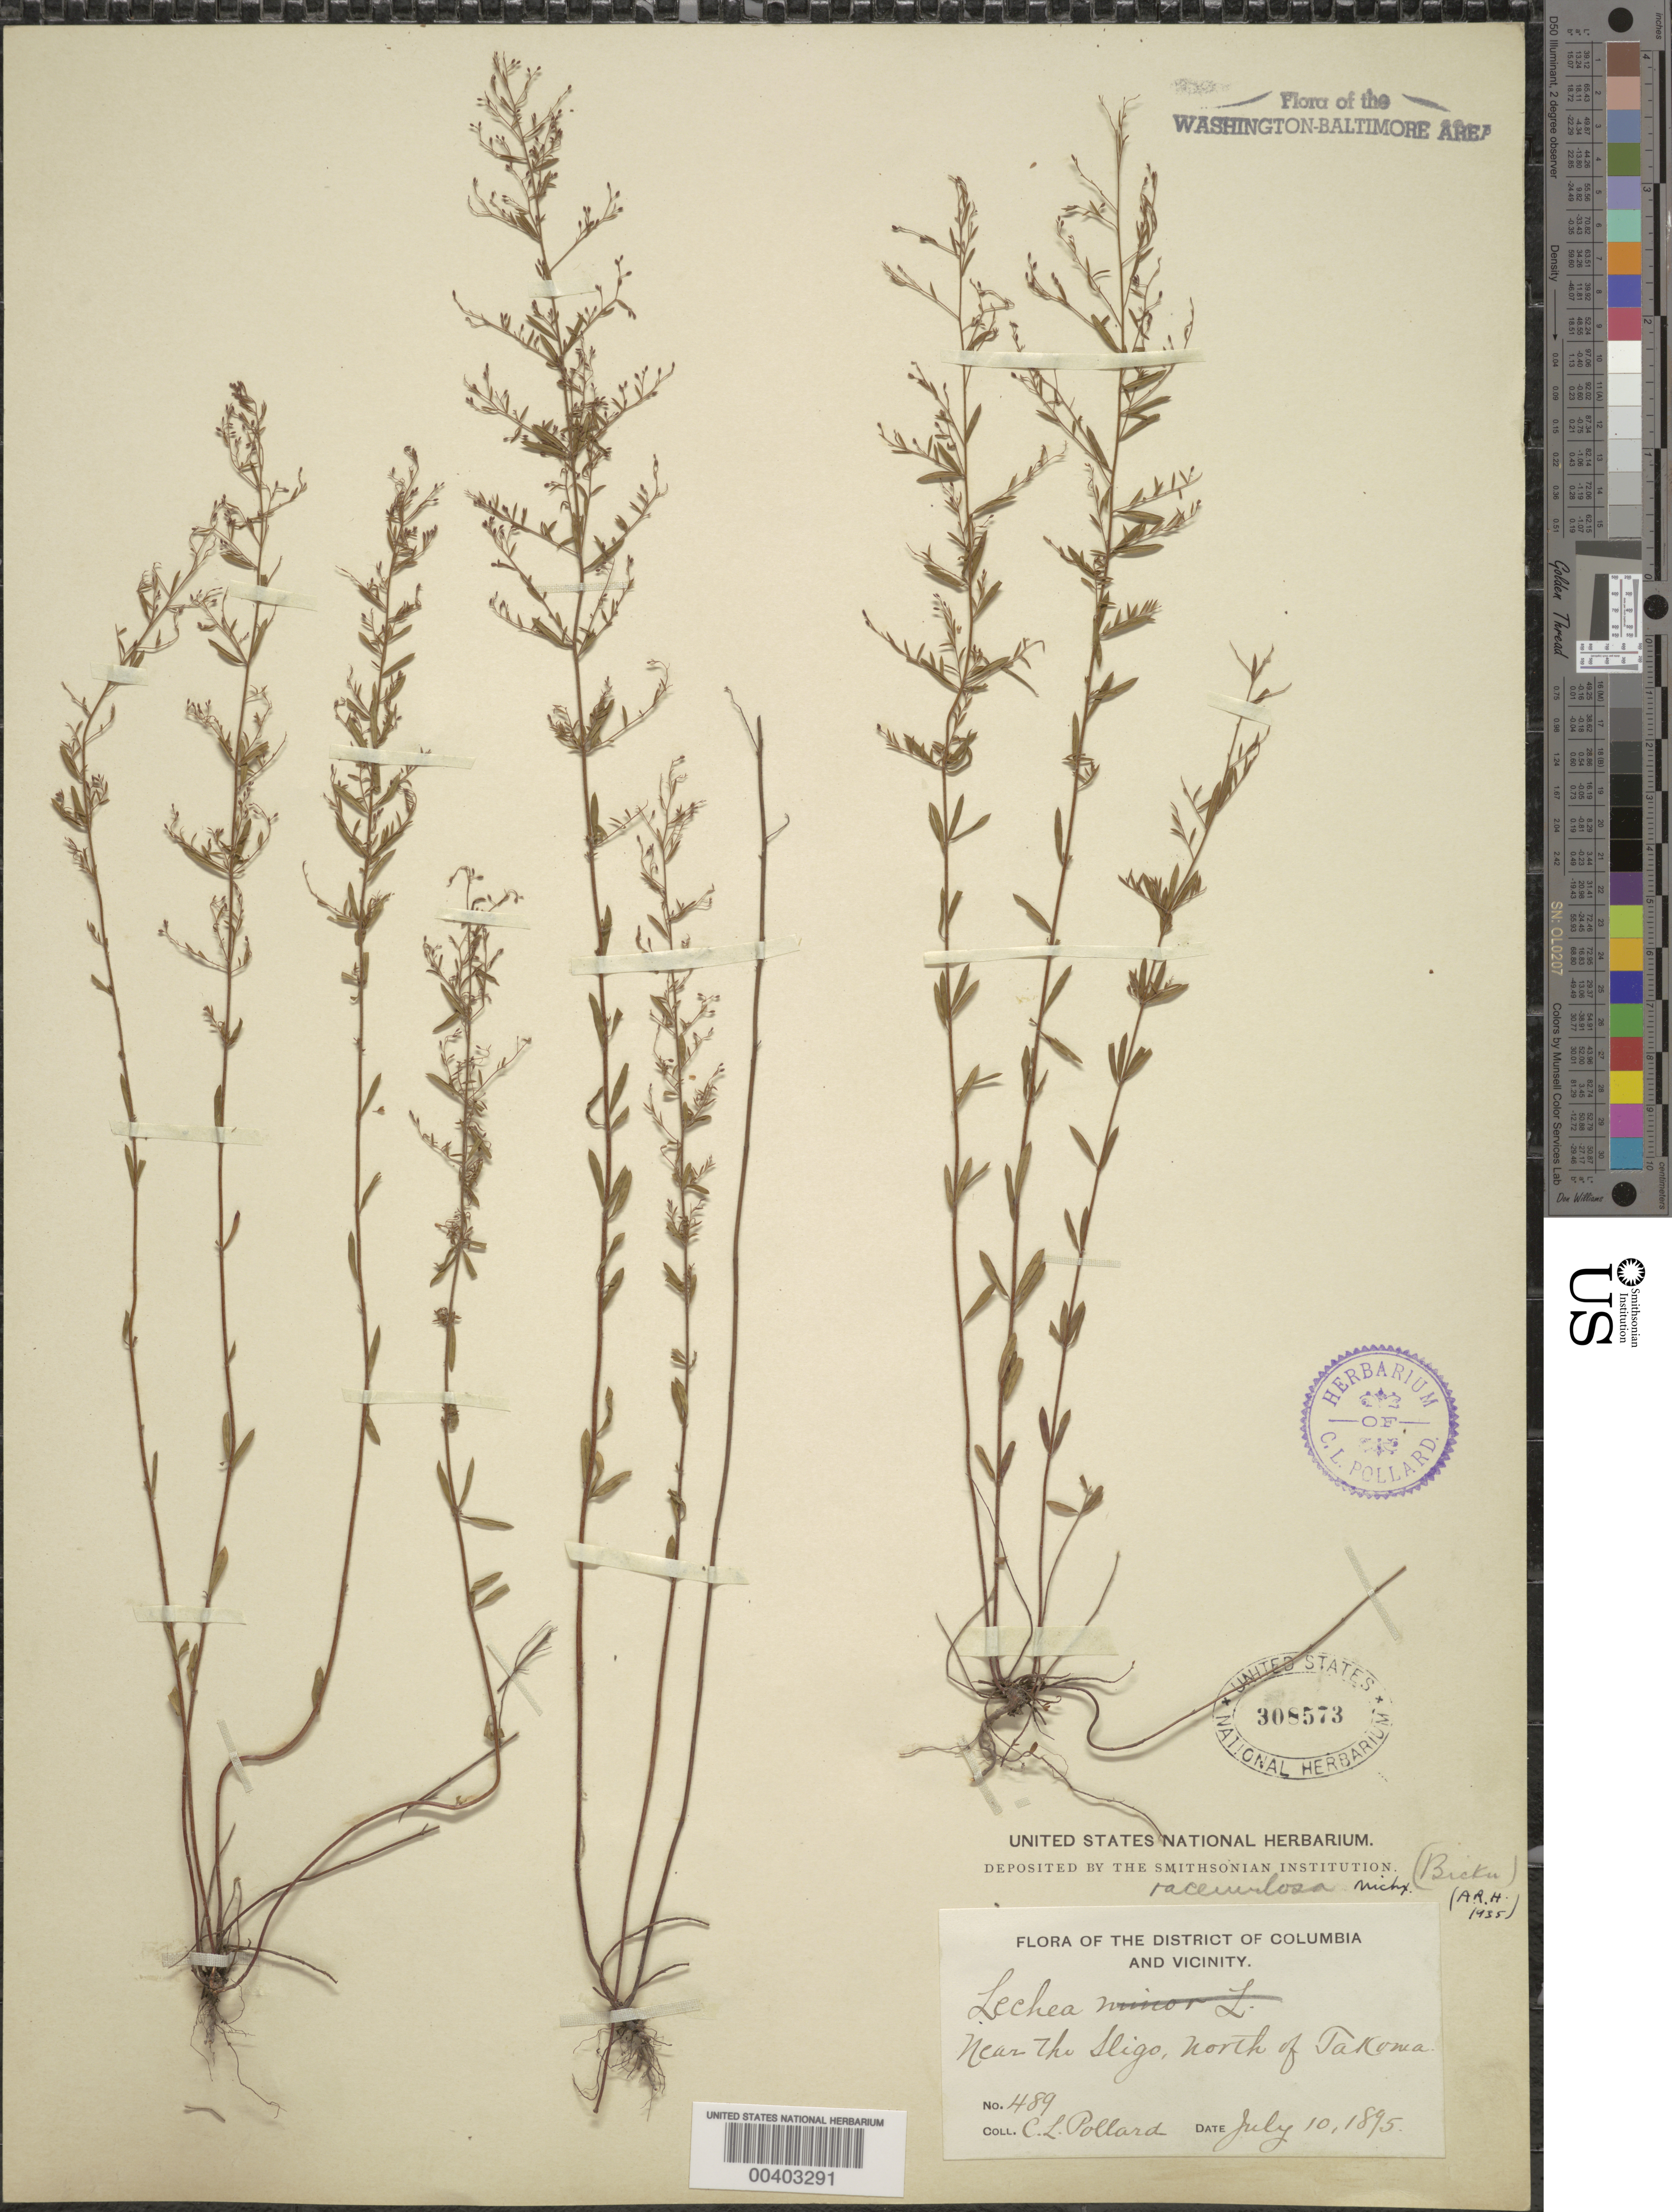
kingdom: Plantae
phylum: Tracheophyta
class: Magnoliopsida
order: Malvales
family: Cistaceae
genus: Lechea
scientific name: Lechea racemulosa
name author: Michx.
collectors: C. L. Pollard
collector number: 489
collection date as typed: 10 Jul 1895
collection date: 1895-07-10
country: United States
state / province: Maryland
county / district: Montgomery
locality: Sligo vicinity, north of Takoma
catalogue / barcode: US 308573